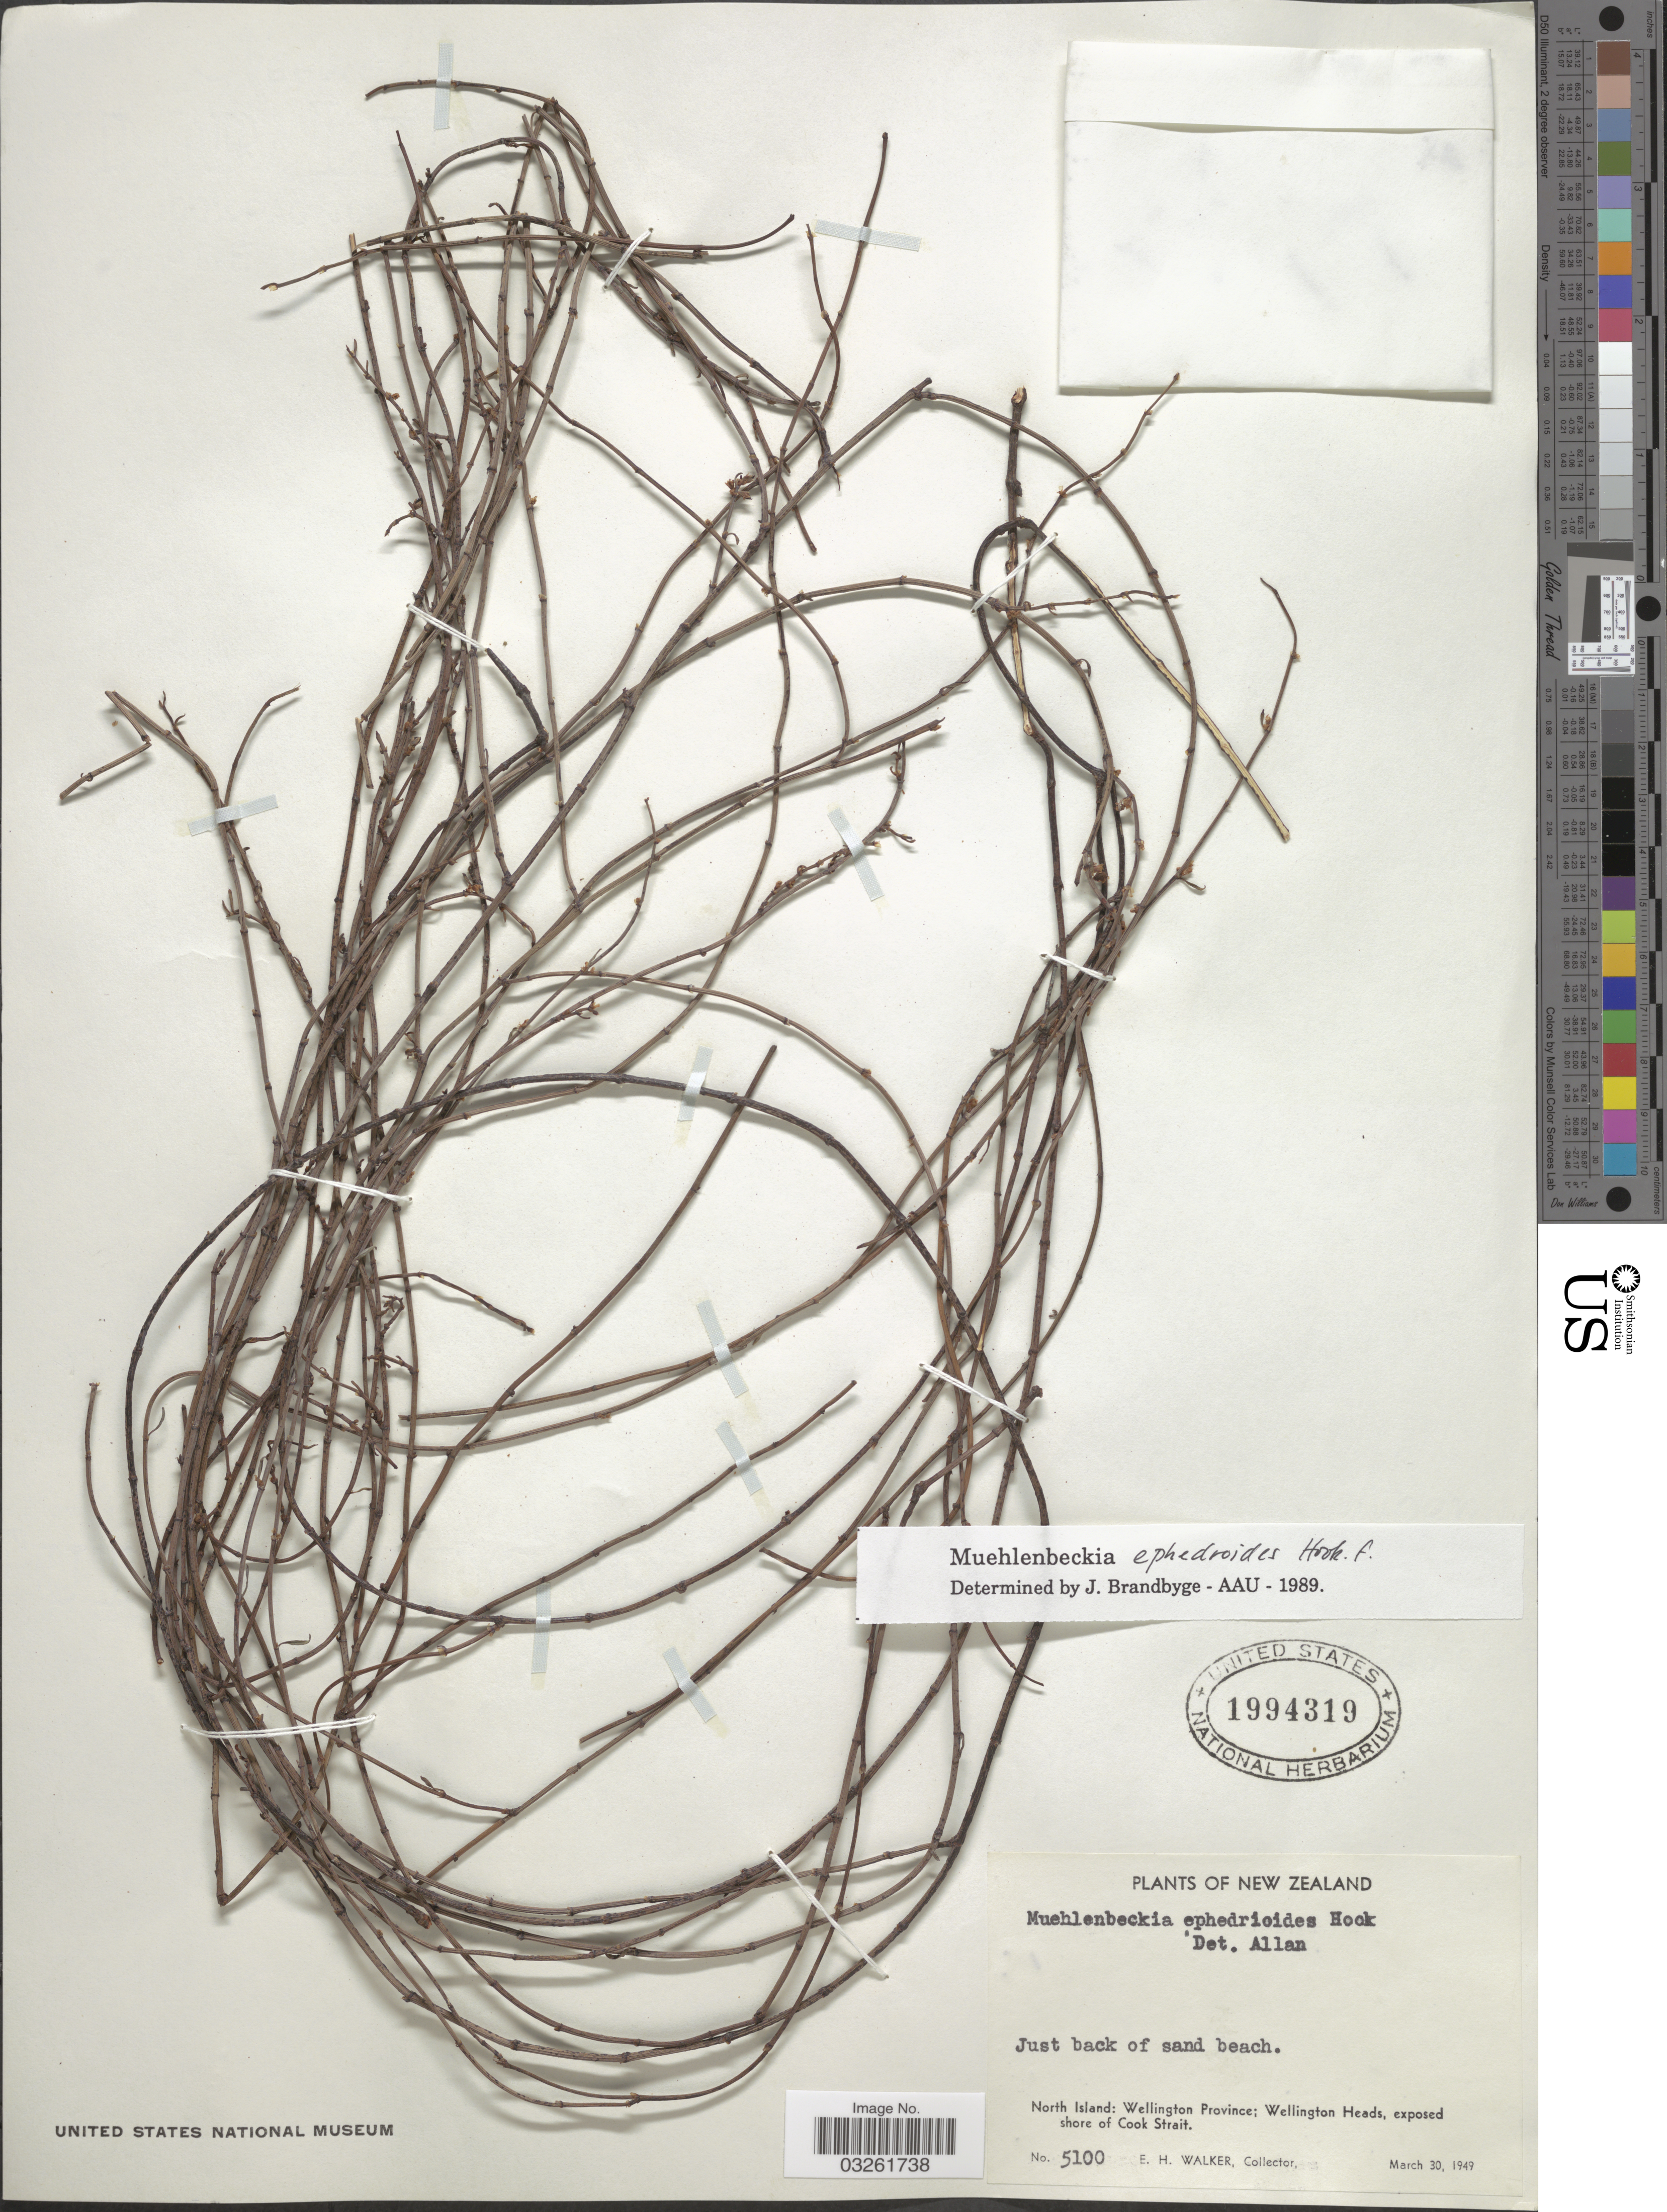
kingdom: Plantae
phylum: Tracheophyta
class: Magnoliopsida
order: Caryophyllales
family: Polygonaceae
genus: Muehlenbeckia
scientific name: Muehlenbeckia ephedroides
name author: Hook. f.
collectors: E. H. Walker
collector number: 5100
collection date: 1949-03-30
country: New Zealand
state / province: Wellington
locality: North Island: Wellington Province; Wellington Heads, exposed shore of Cook Strait.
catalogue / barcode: US 1994319